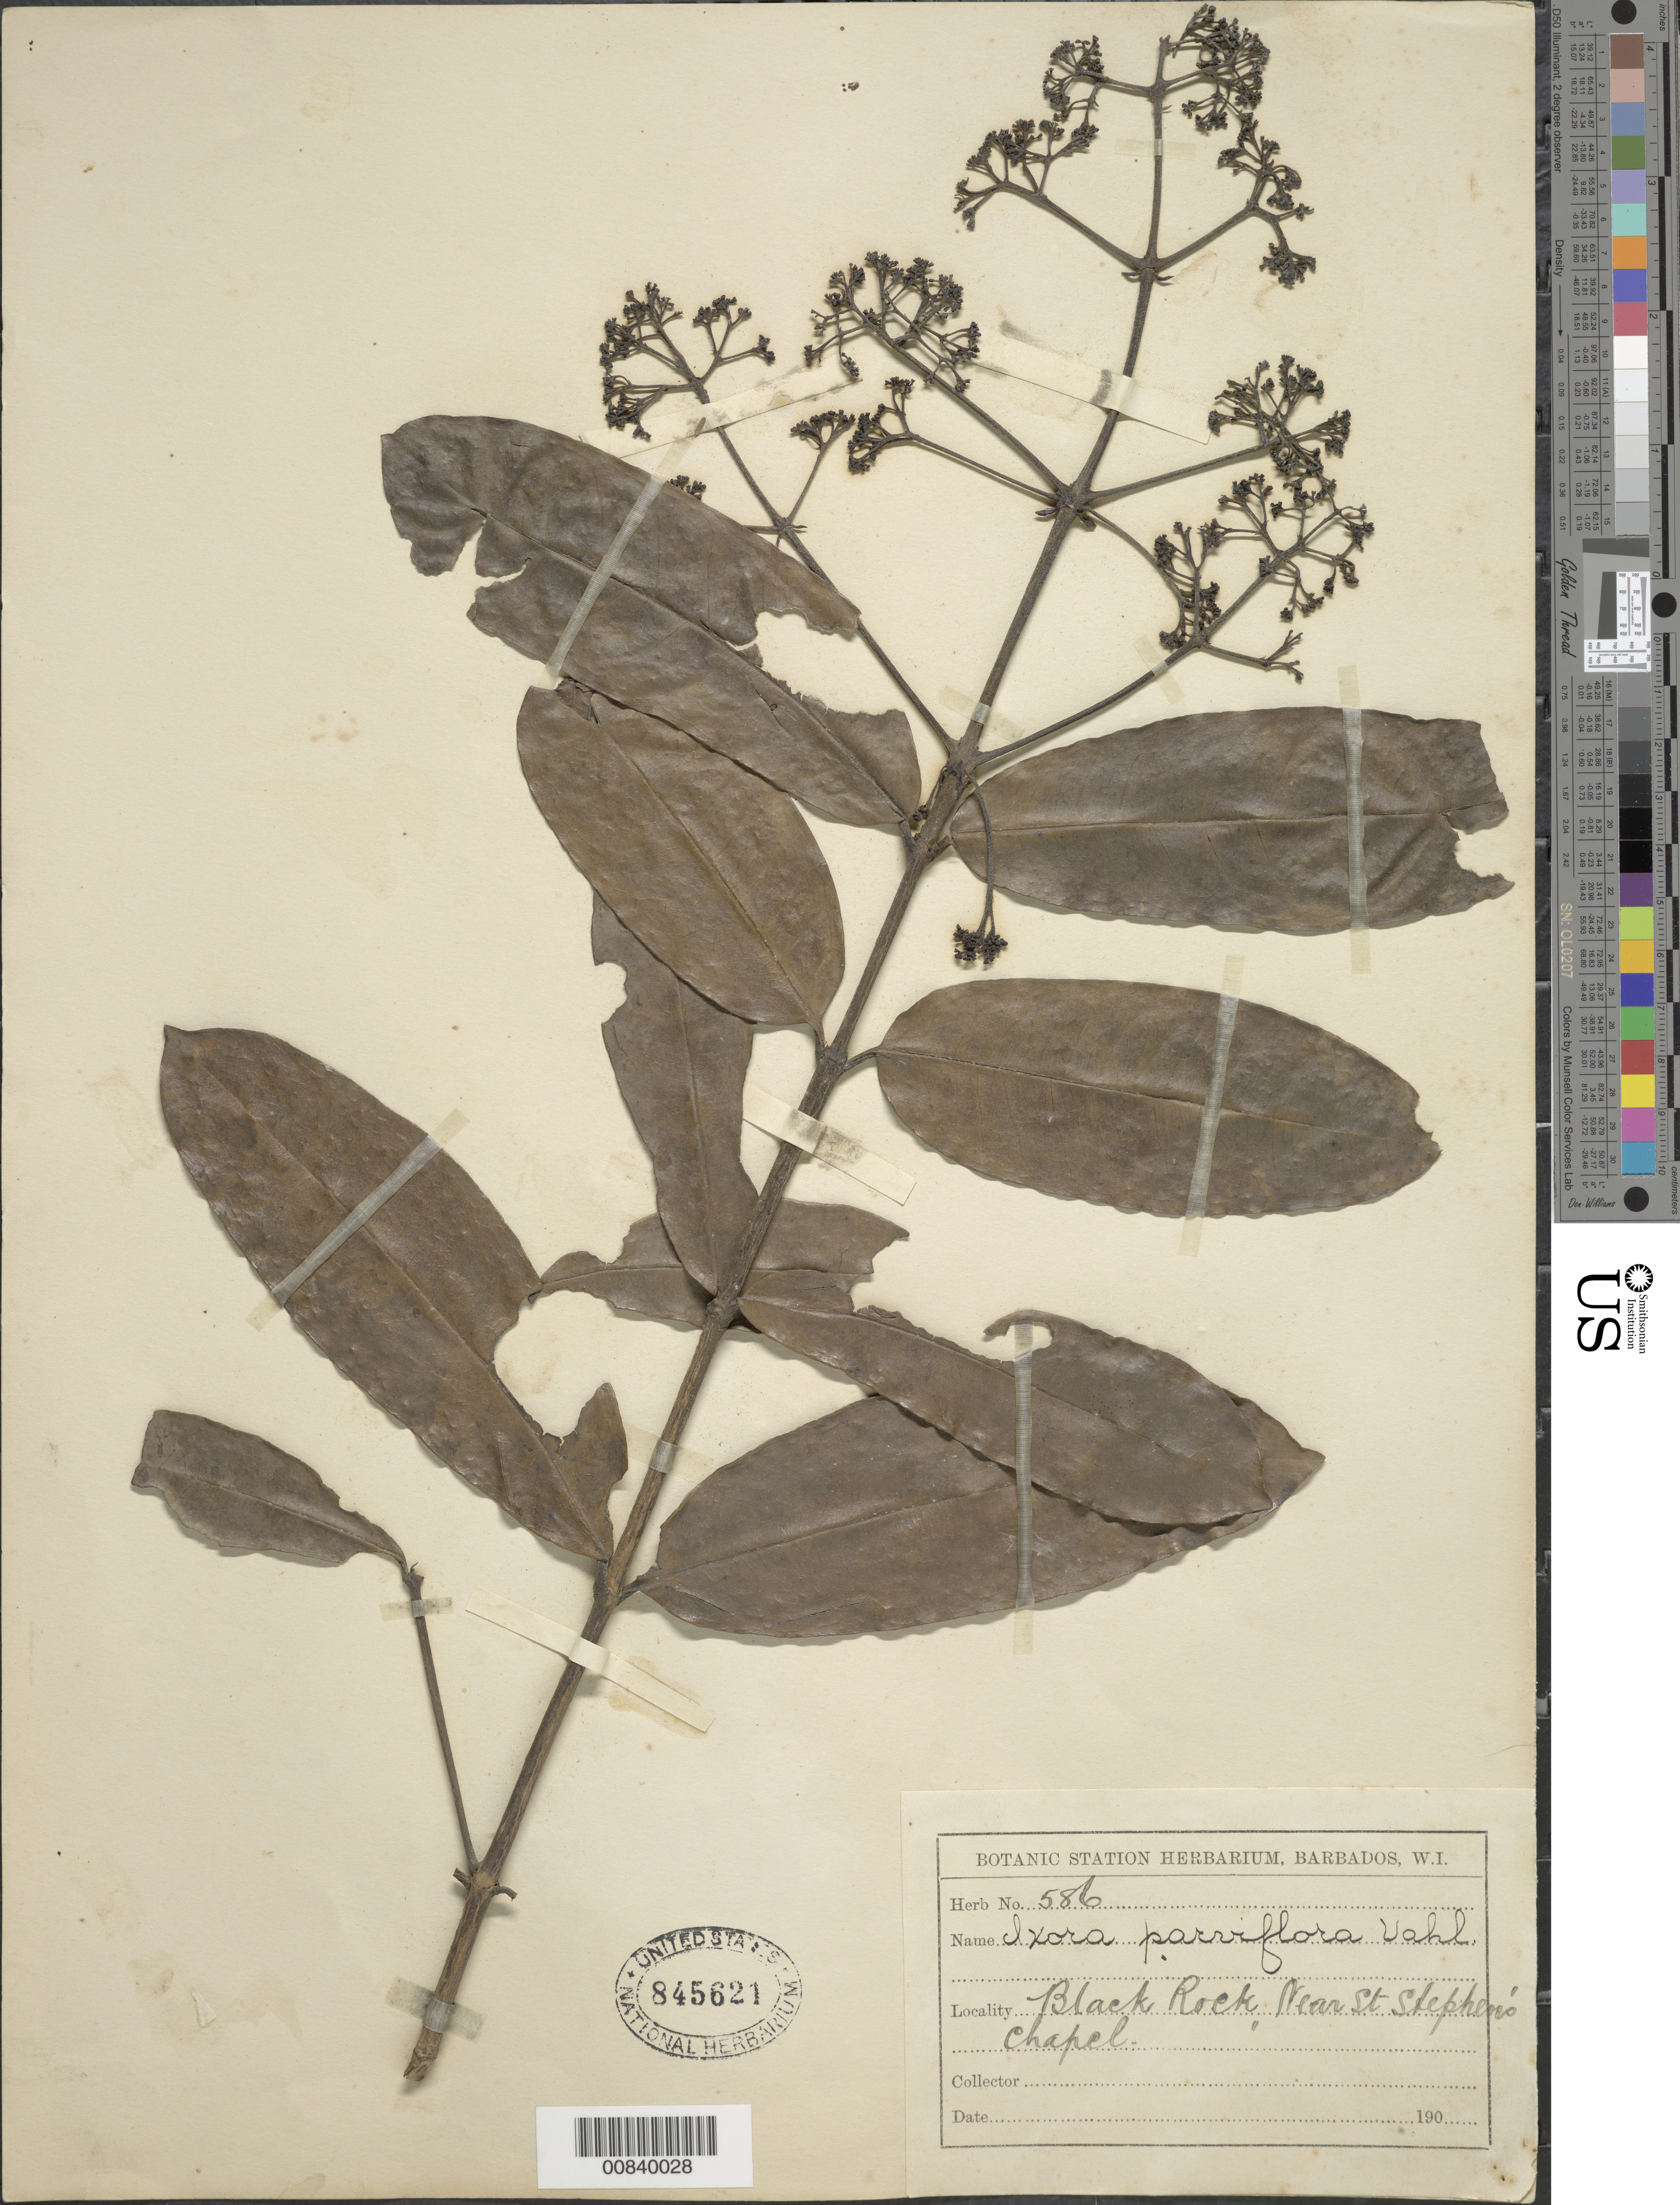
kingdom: Plantae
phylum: Tracheophyta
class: Magnoliopsida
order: Gentianales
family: Rubiaceae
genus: Ixora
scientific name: Ixora pavetta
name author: Andrews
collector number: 586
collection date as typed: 1900 to -- --- 1909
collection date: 1900/1909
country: Barbados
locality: Black Rock, near St. Stephen's Chapel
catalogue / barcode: US 845621